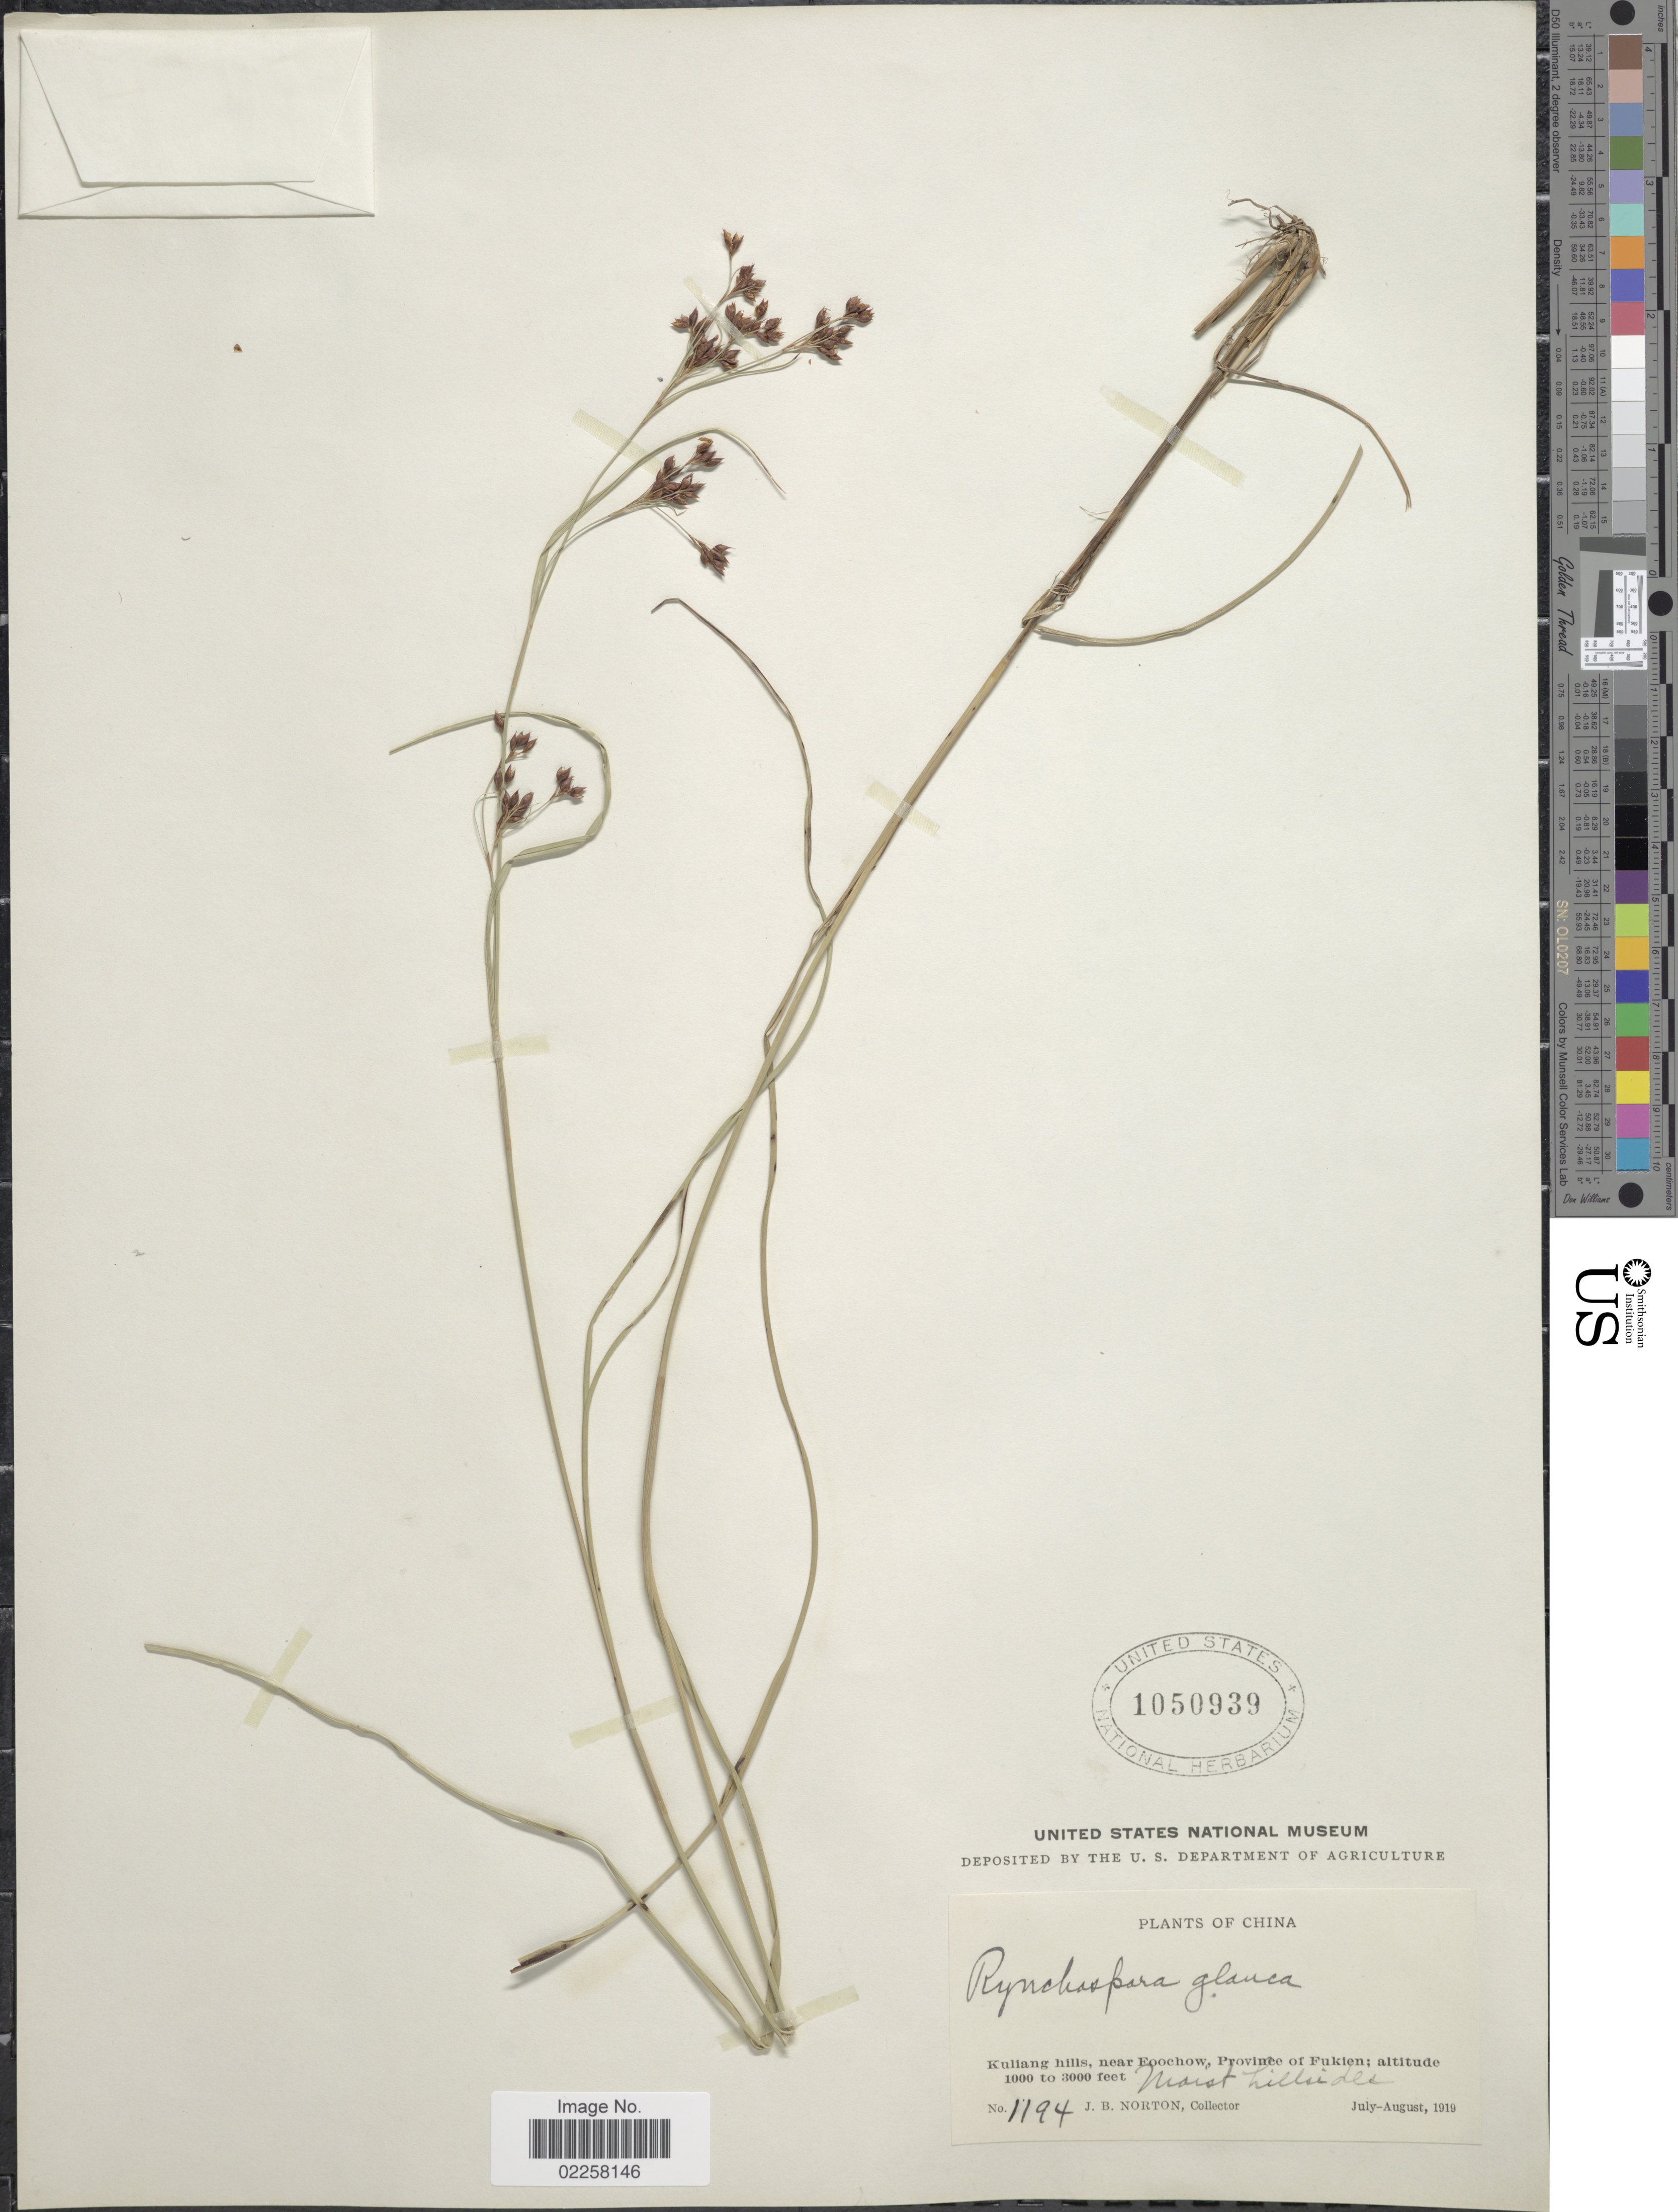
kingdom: Plantae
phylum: Tracheophyta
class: Liliopsida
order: Poales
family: Cyperaceae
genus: Rhynchospora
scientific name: Rhynchospora rugosa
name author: (Vahl) Gale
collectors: J. B. Norton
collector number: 1194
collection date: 1919-07/1919-08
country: China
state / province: Fujian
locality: Juliang hills, near Foochow, Province of Fukien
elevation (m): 305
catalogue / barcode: US 1050939